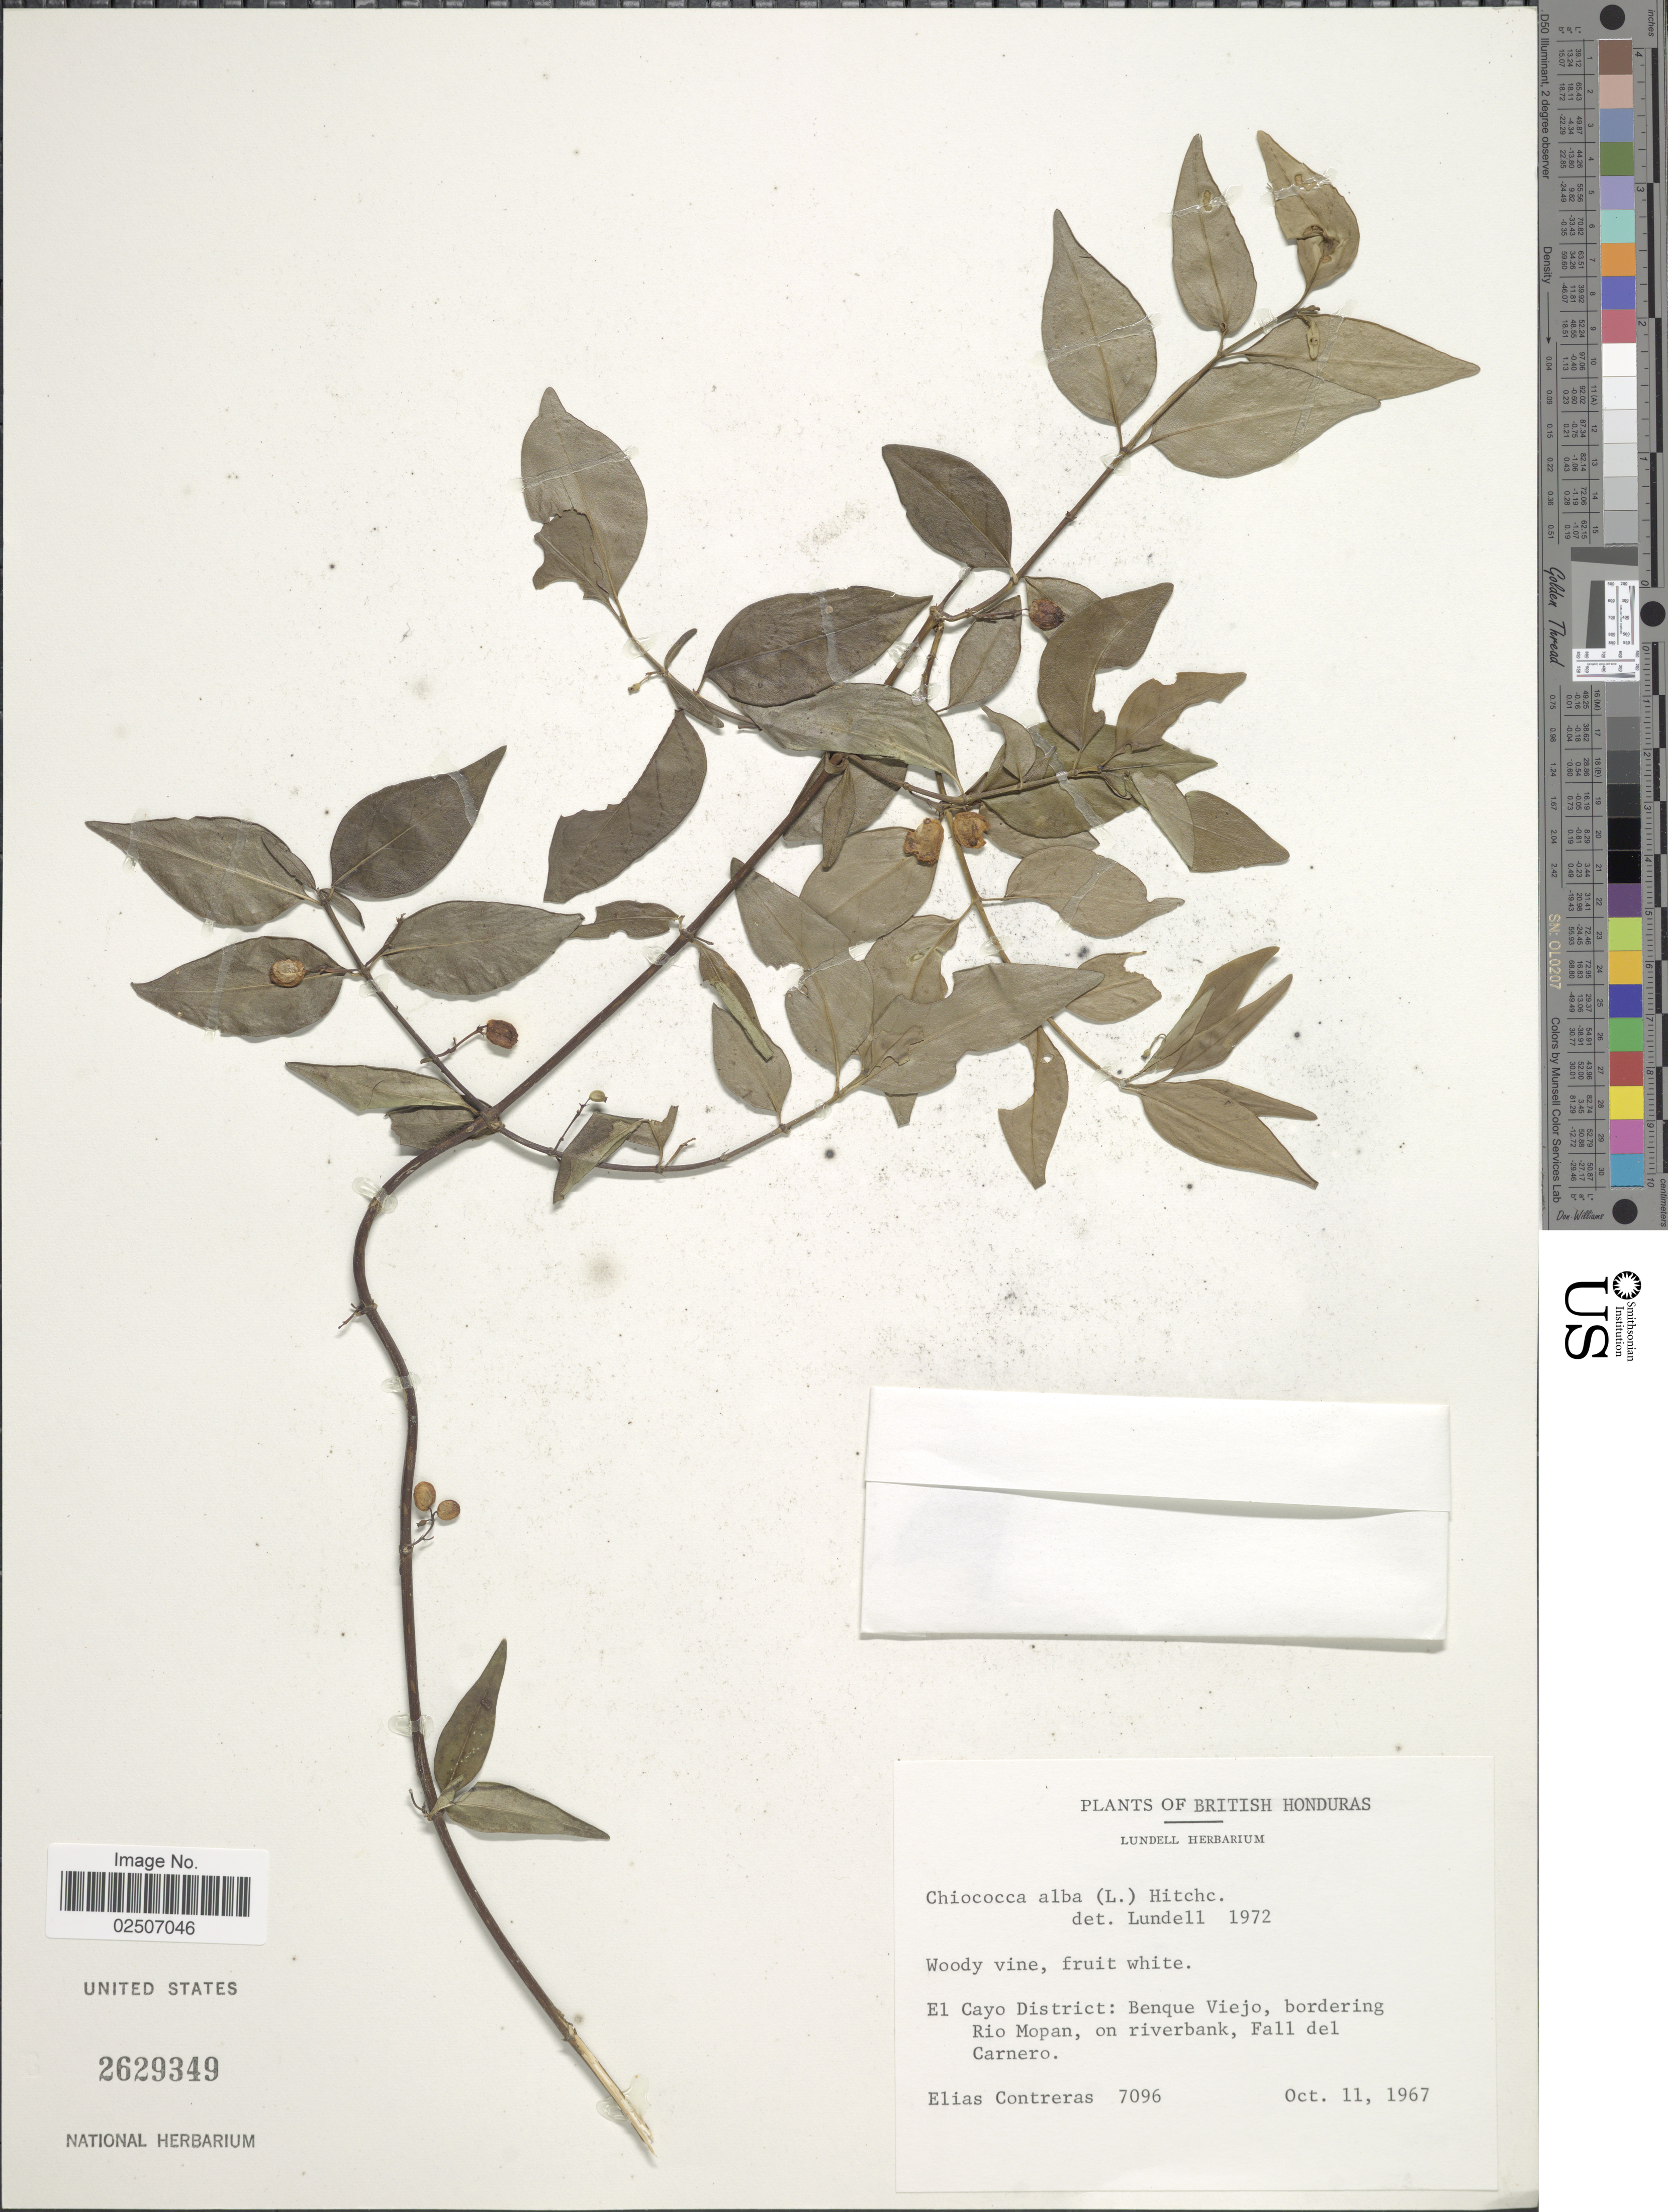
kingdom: Plantae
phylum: Tracheophyta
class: Magnoliopsida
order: Gentianales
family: Rubiaceae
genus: Chiococca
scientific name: Chiococca alba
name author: (L.) Hitchc.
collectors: E. Contreras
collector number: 7096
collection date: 1967-10-11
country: Belize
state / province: Cayo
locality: El Cayo District: Benque Viejo, bordering Rio Mopan, on riverbank, Fall del Cernero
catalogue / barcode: US 2629349